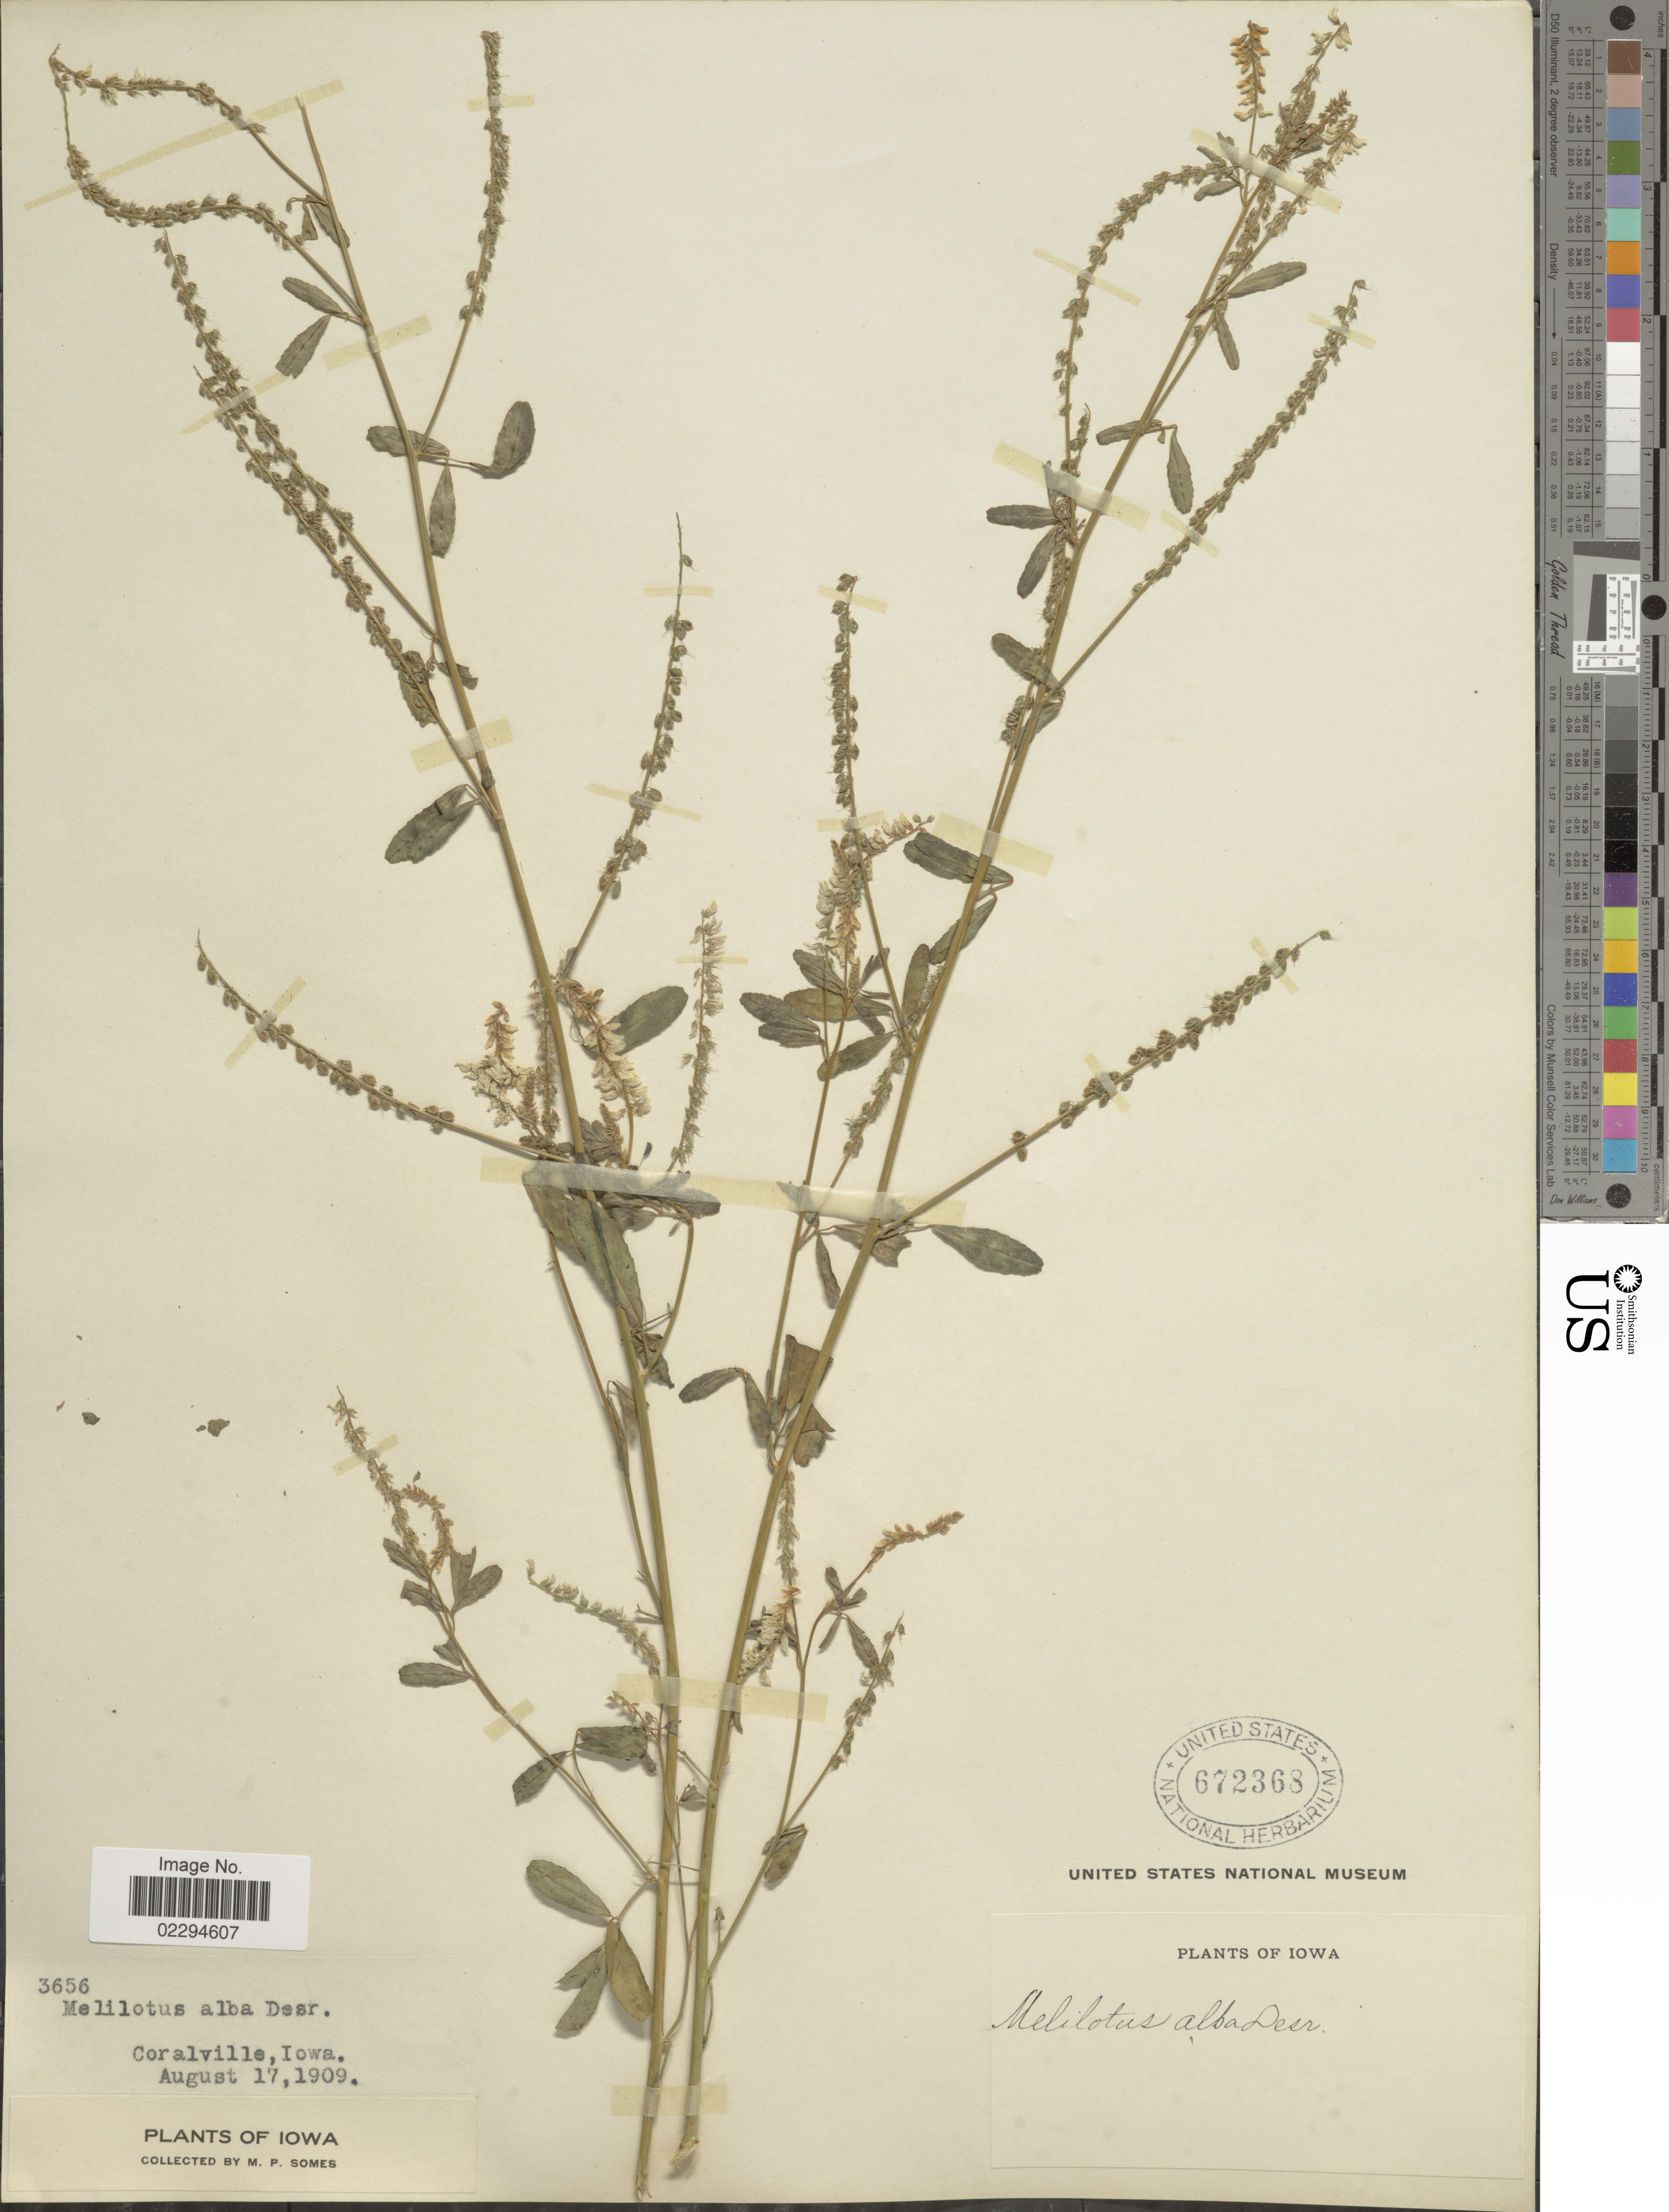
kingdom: Plantae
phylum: Tracheophyta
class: Magnoliopsida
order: Fabales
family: Fabaceae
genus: Melilotus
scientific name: Melilotus albus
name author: Medik.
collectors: M. Somes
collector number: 3656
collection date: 1909-08-17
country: United States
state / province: Iowa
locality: Coralville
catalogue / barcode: US 672368